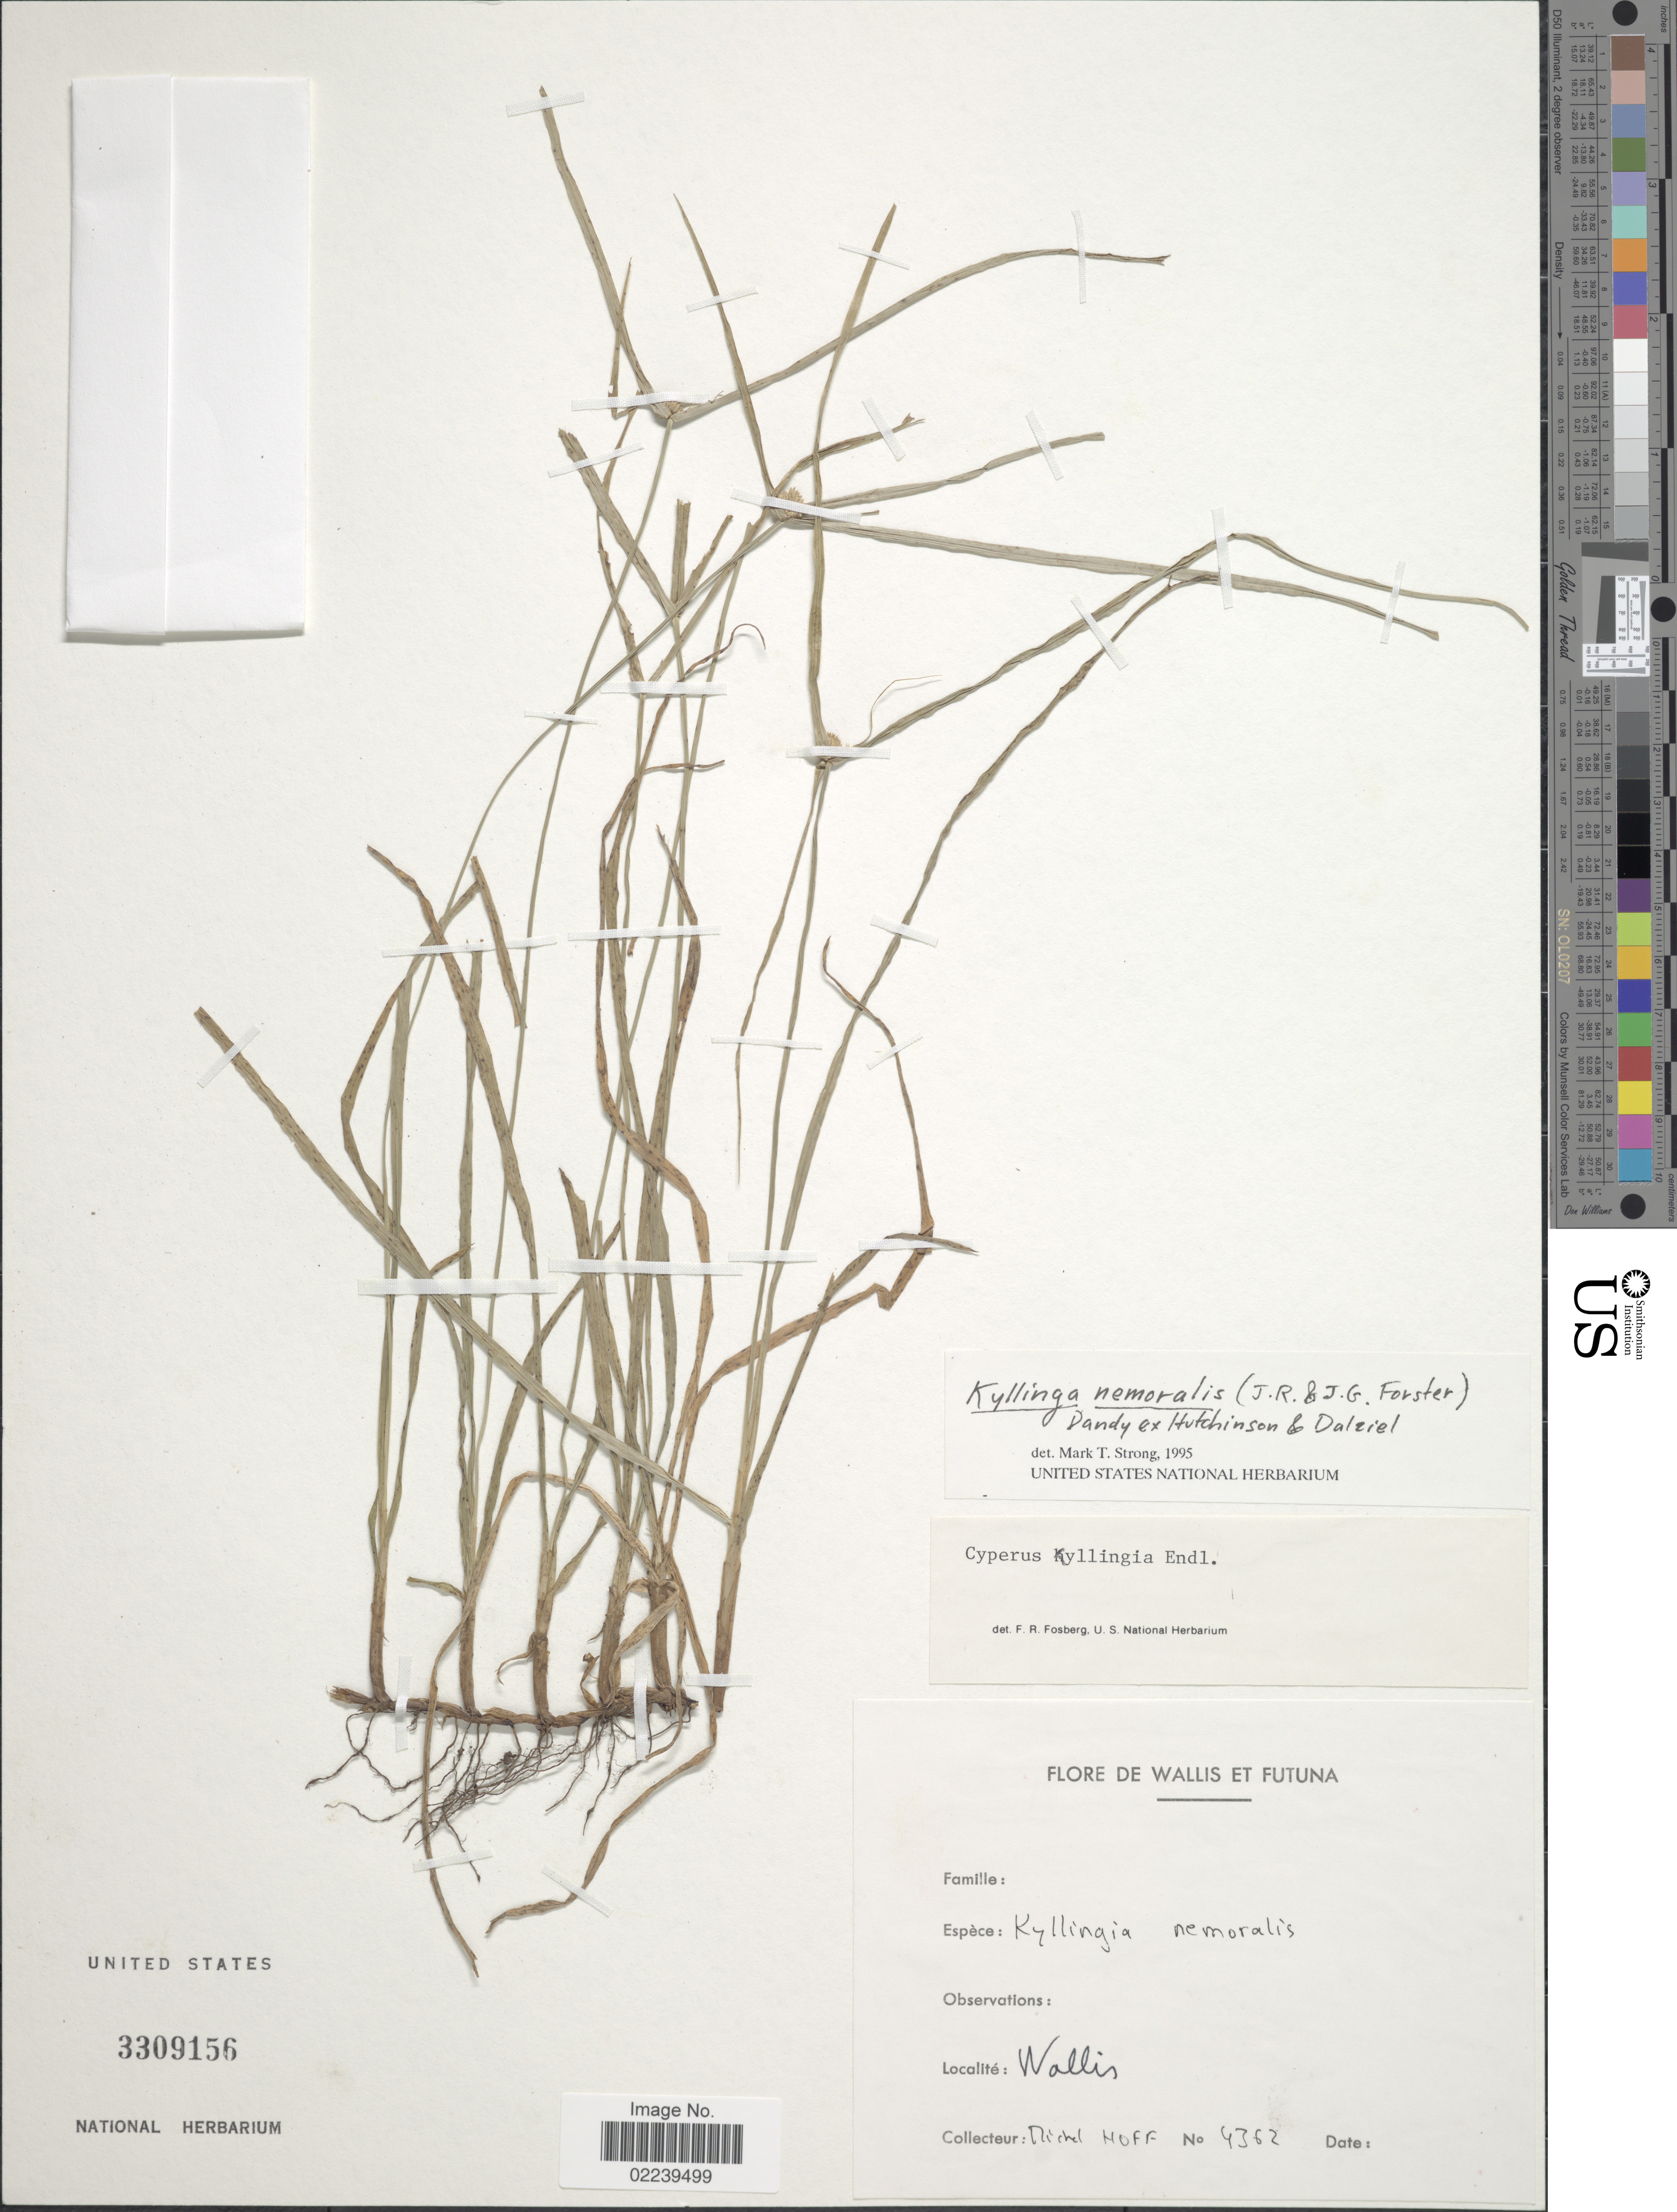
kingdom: Plantae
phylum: Tracheophyta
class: Liliopsida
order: Poales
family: Cyperaceae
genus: Cyperus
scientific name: Cyperus mindorensis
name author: (Steud.) Huygh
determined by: Strong, M. T., (US), Smithsonian Institution - National Museum of Natural History (UNITED STATES)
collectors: M. Hoff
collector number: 4362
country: Wallis and Futuna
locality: Wallis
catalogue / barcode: US 3309156